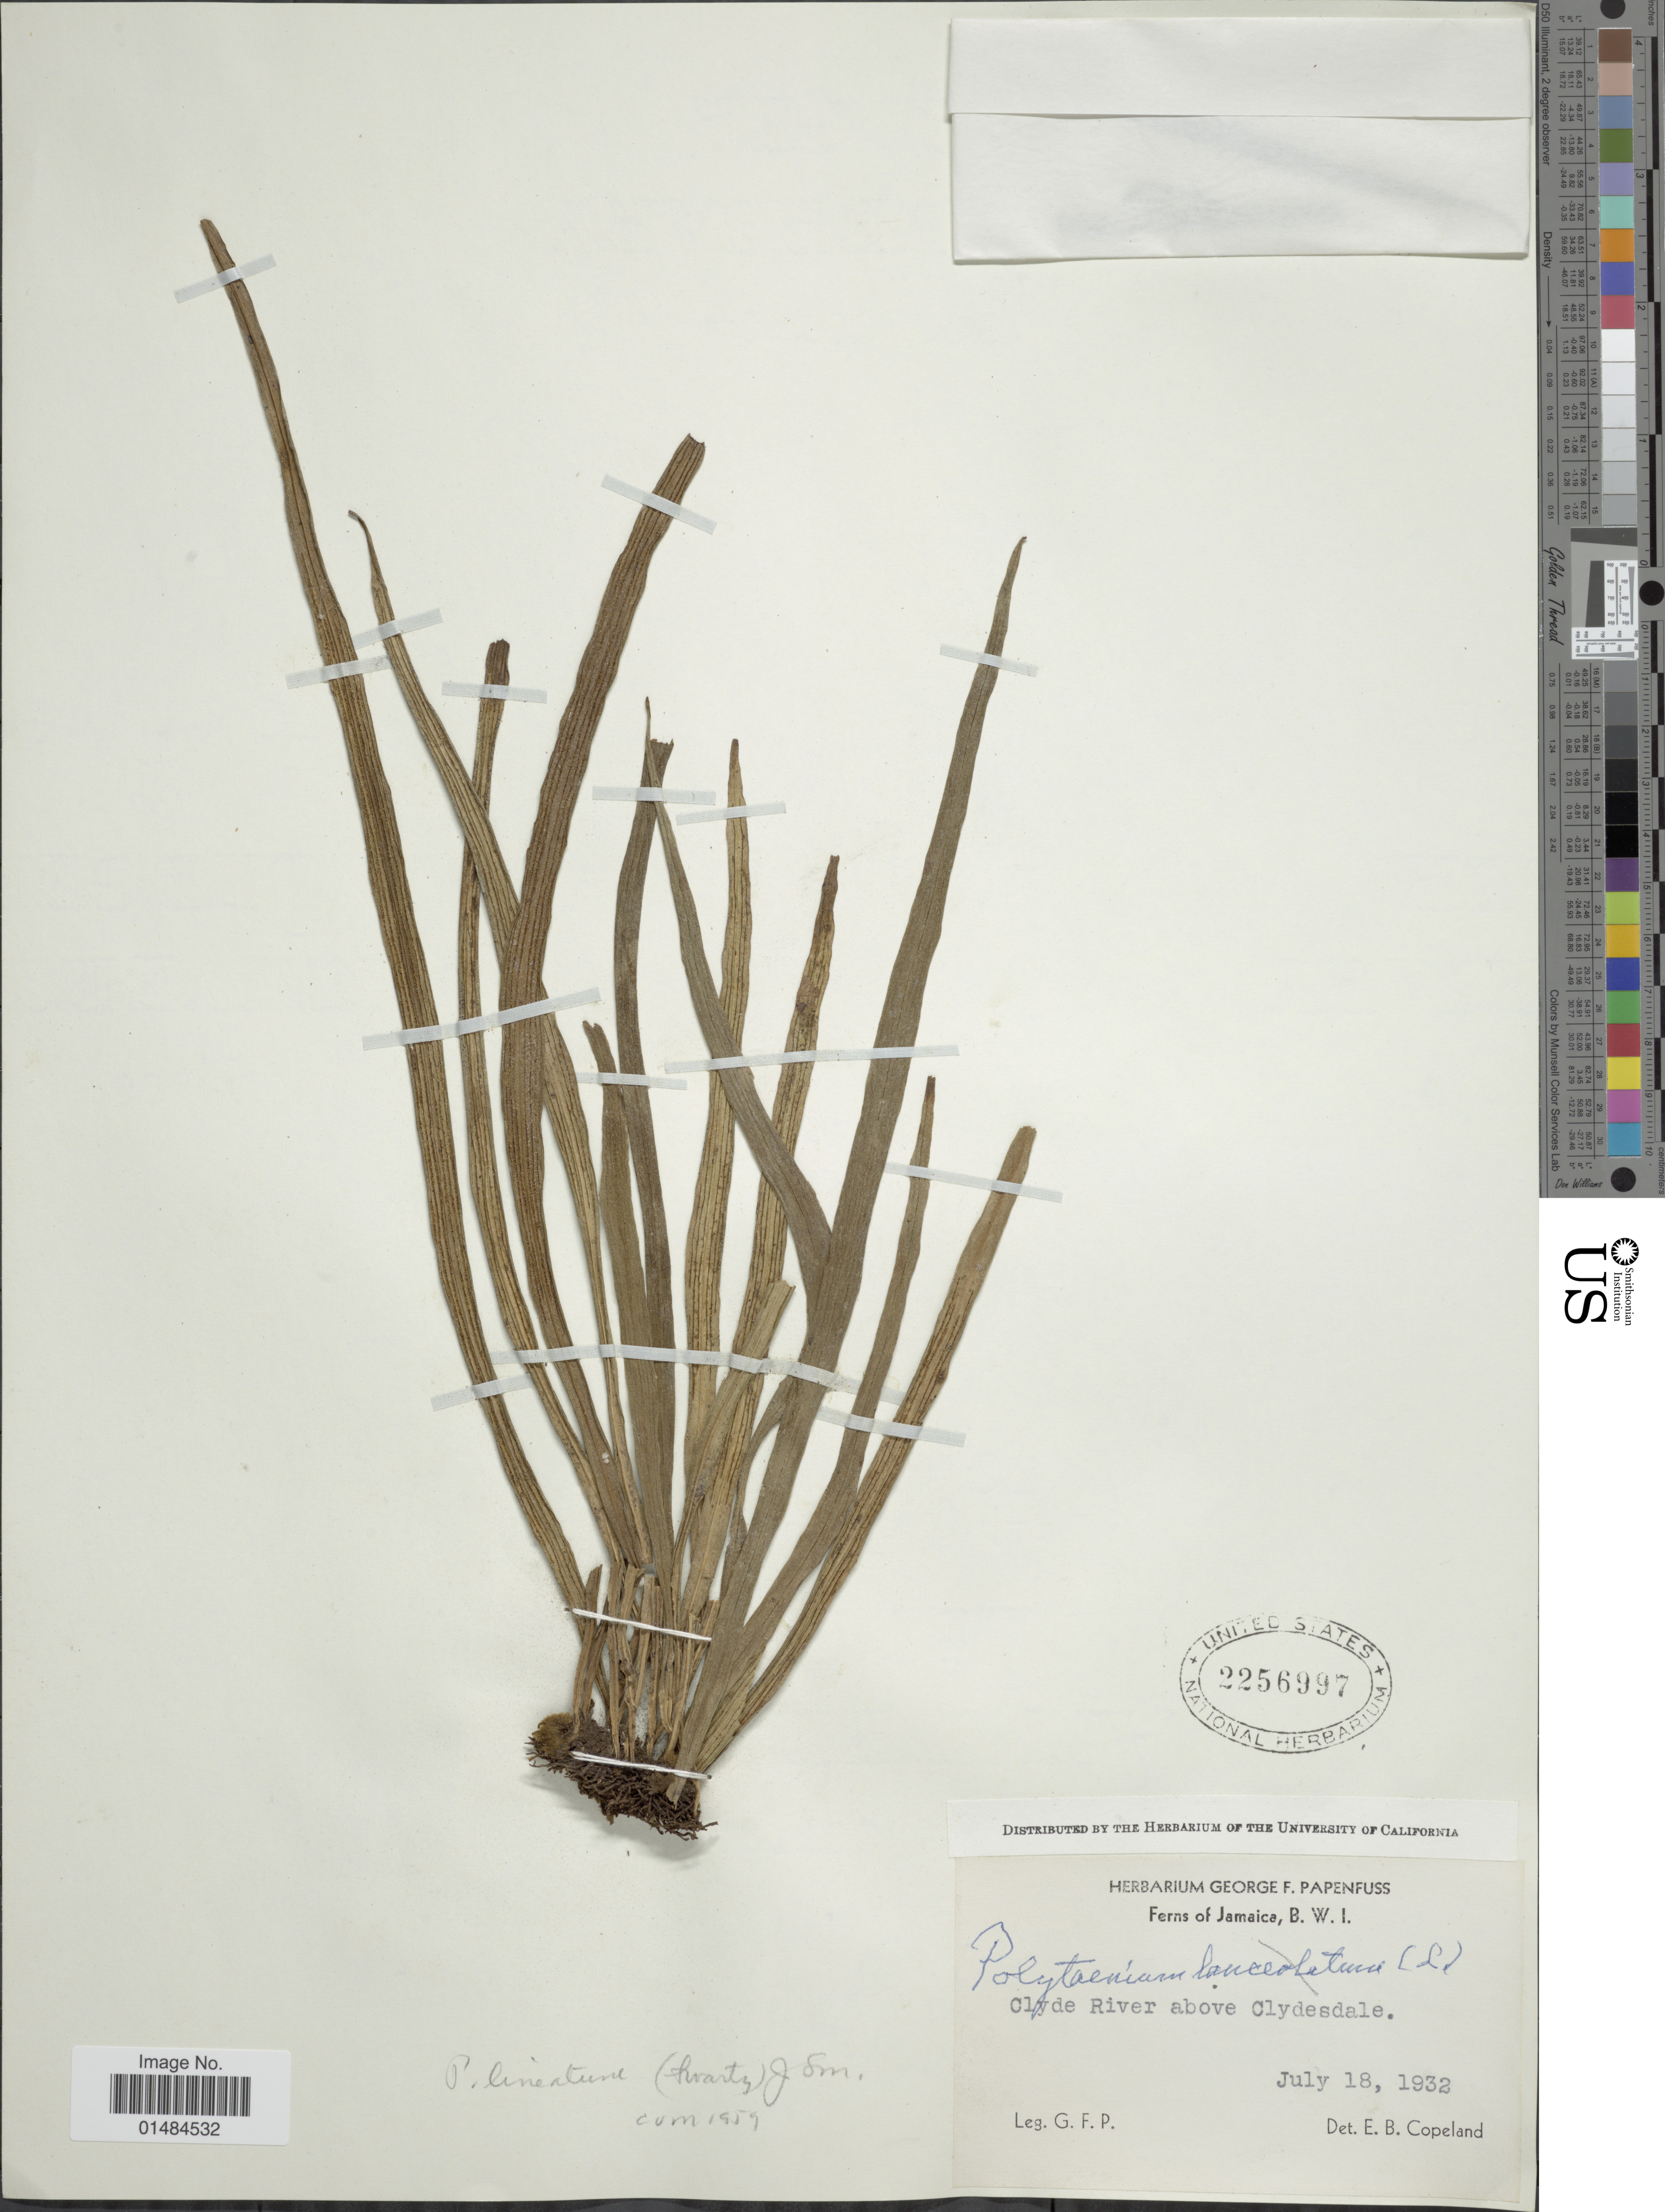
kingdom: Plantae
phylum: Tracheophyta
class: Polypodiopsida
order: Polypodiales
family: Pteridaceae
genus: Polytaenium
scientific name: Polytaenium lineatum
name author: (Sw.) J. Sm.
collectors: G. Papenfuss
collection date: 1932-07-18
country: Jamaica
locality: Jamaica, B.W.I. Clyde River above Clydesdale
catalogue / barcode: US 2256997